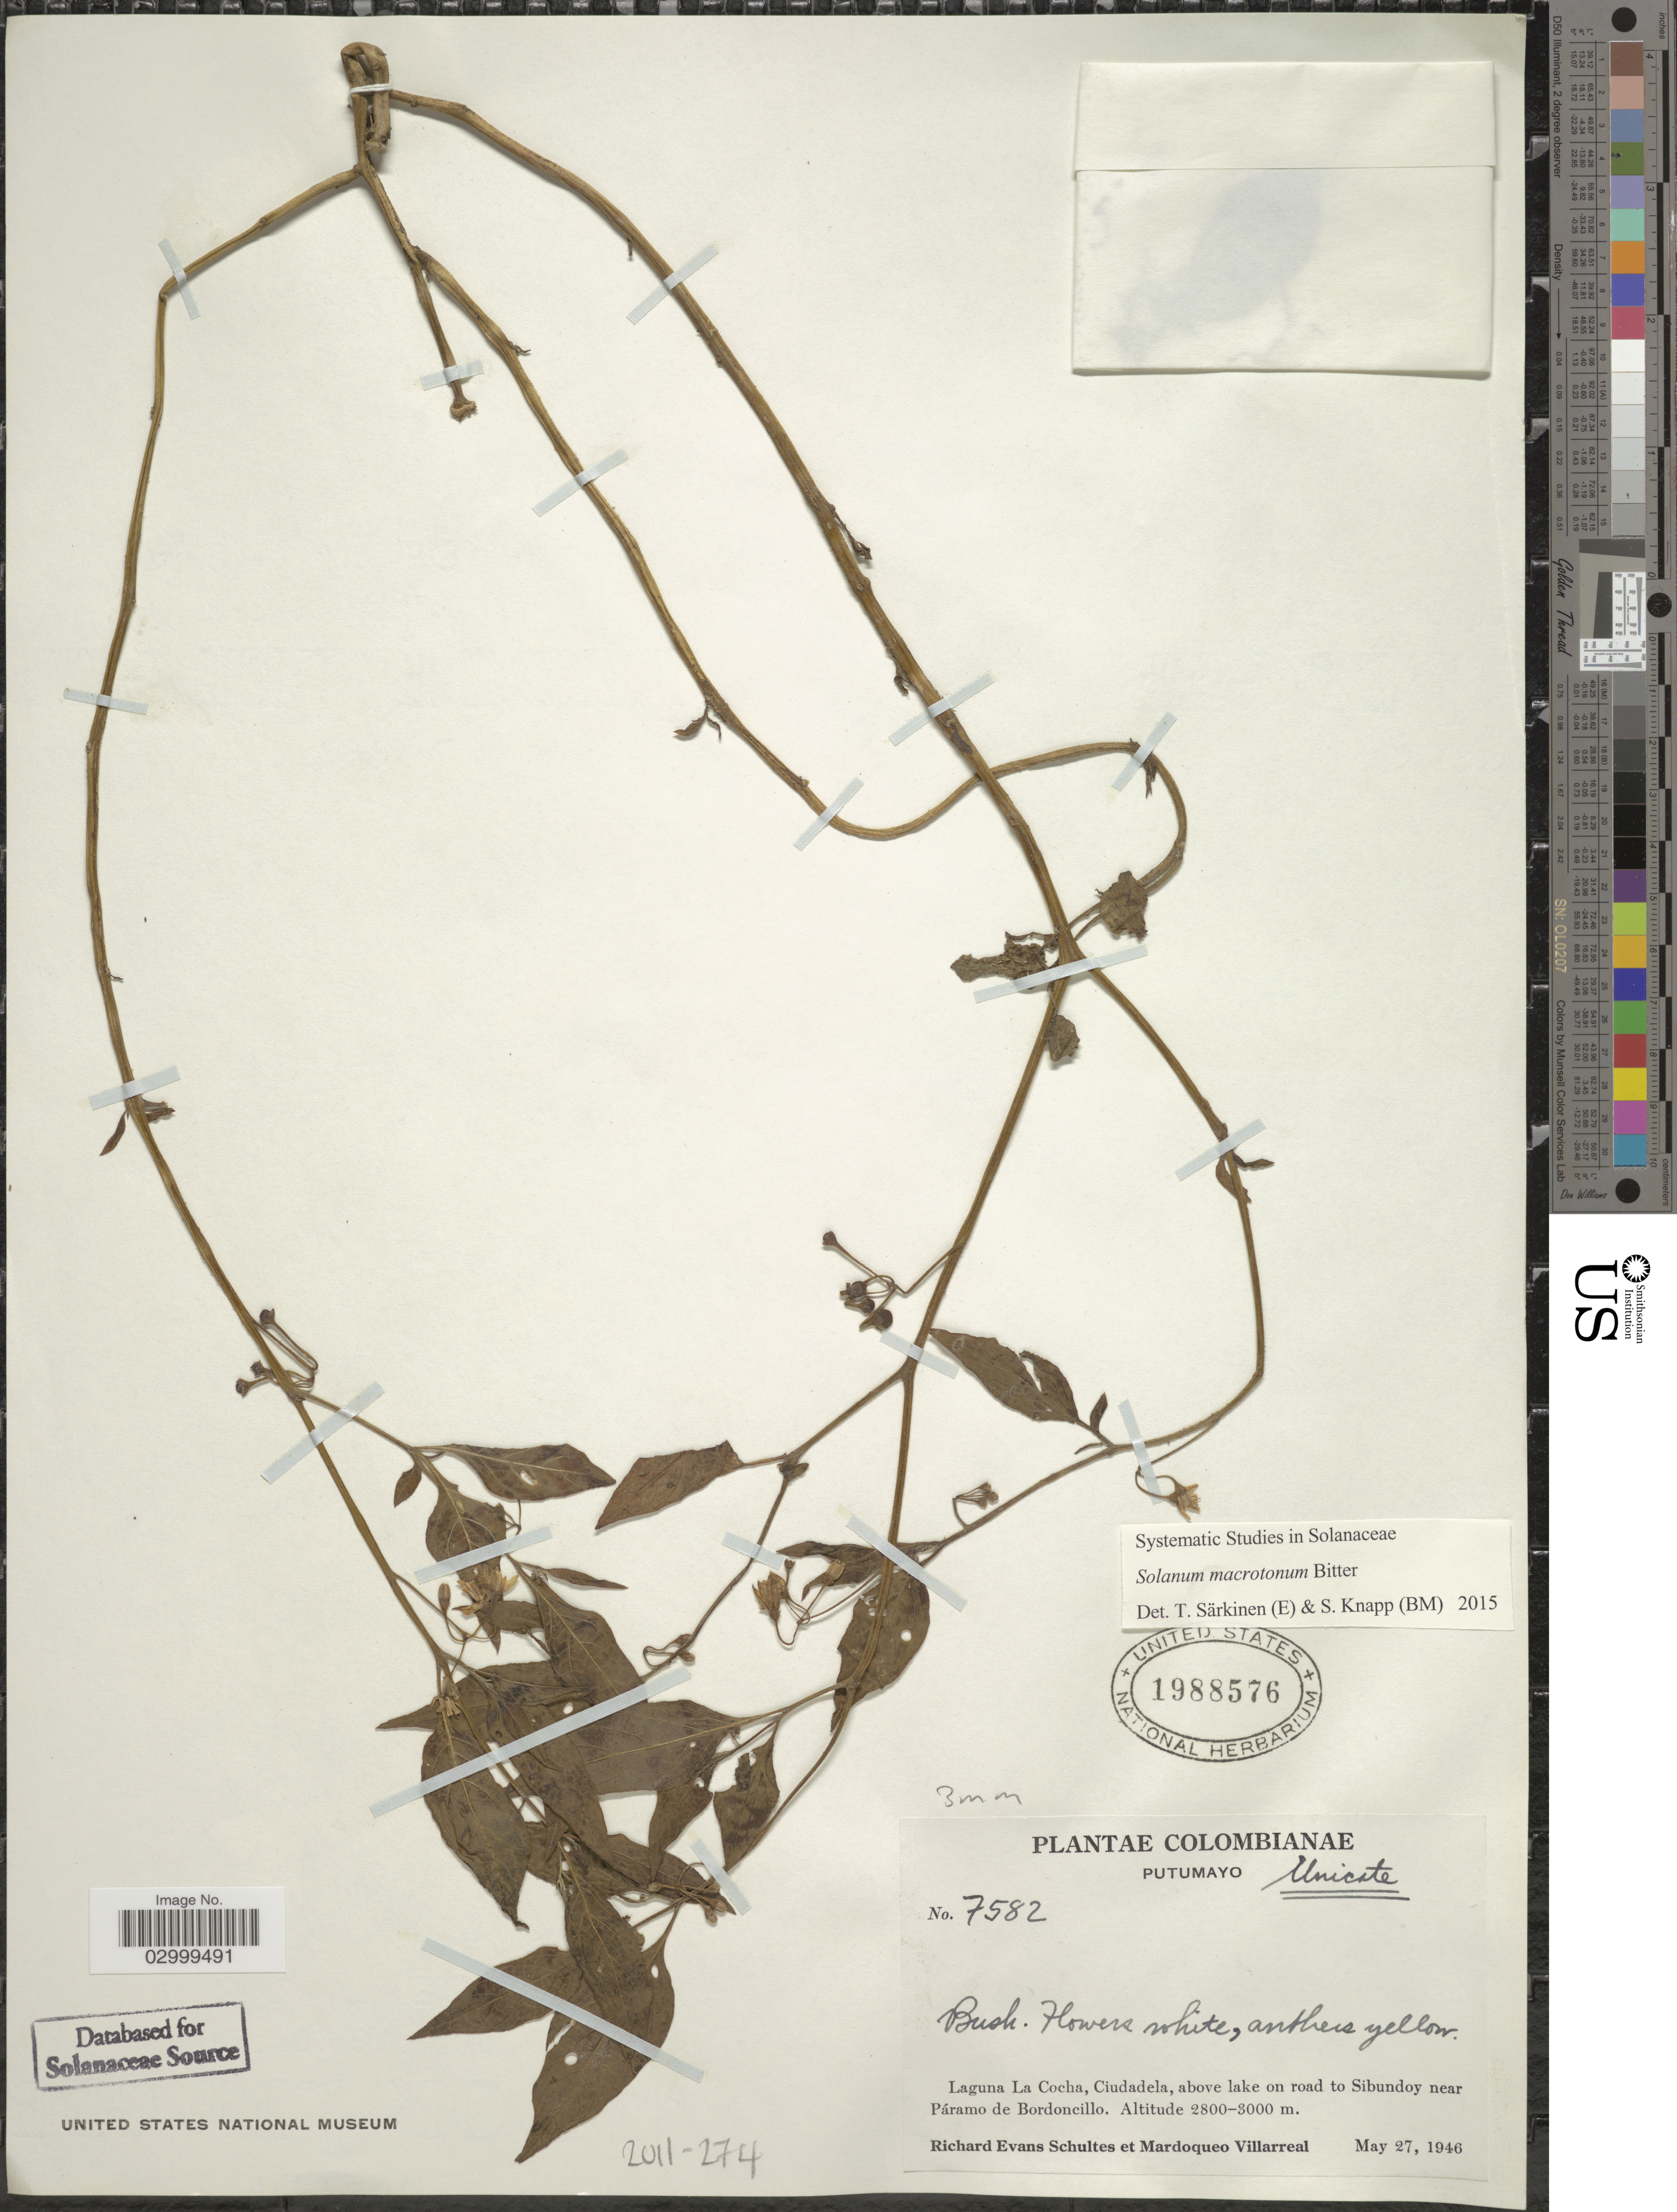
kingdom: Plantae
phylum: Tracheophyta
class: Magnoliopsida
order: Solanales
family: Solanaceae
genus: Solanum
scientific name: Solanum macrotonum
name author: Bitter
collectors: R. E. Schultes & M. Villarreal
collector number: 7582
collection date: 1946-05-27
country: Colombia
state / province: Putumayo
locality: Laguna La Cocha, Ciudadela, above lake on road to Sibundoy near Páramo de Bordoncillo.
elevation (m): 2800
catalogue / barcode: US 1988576